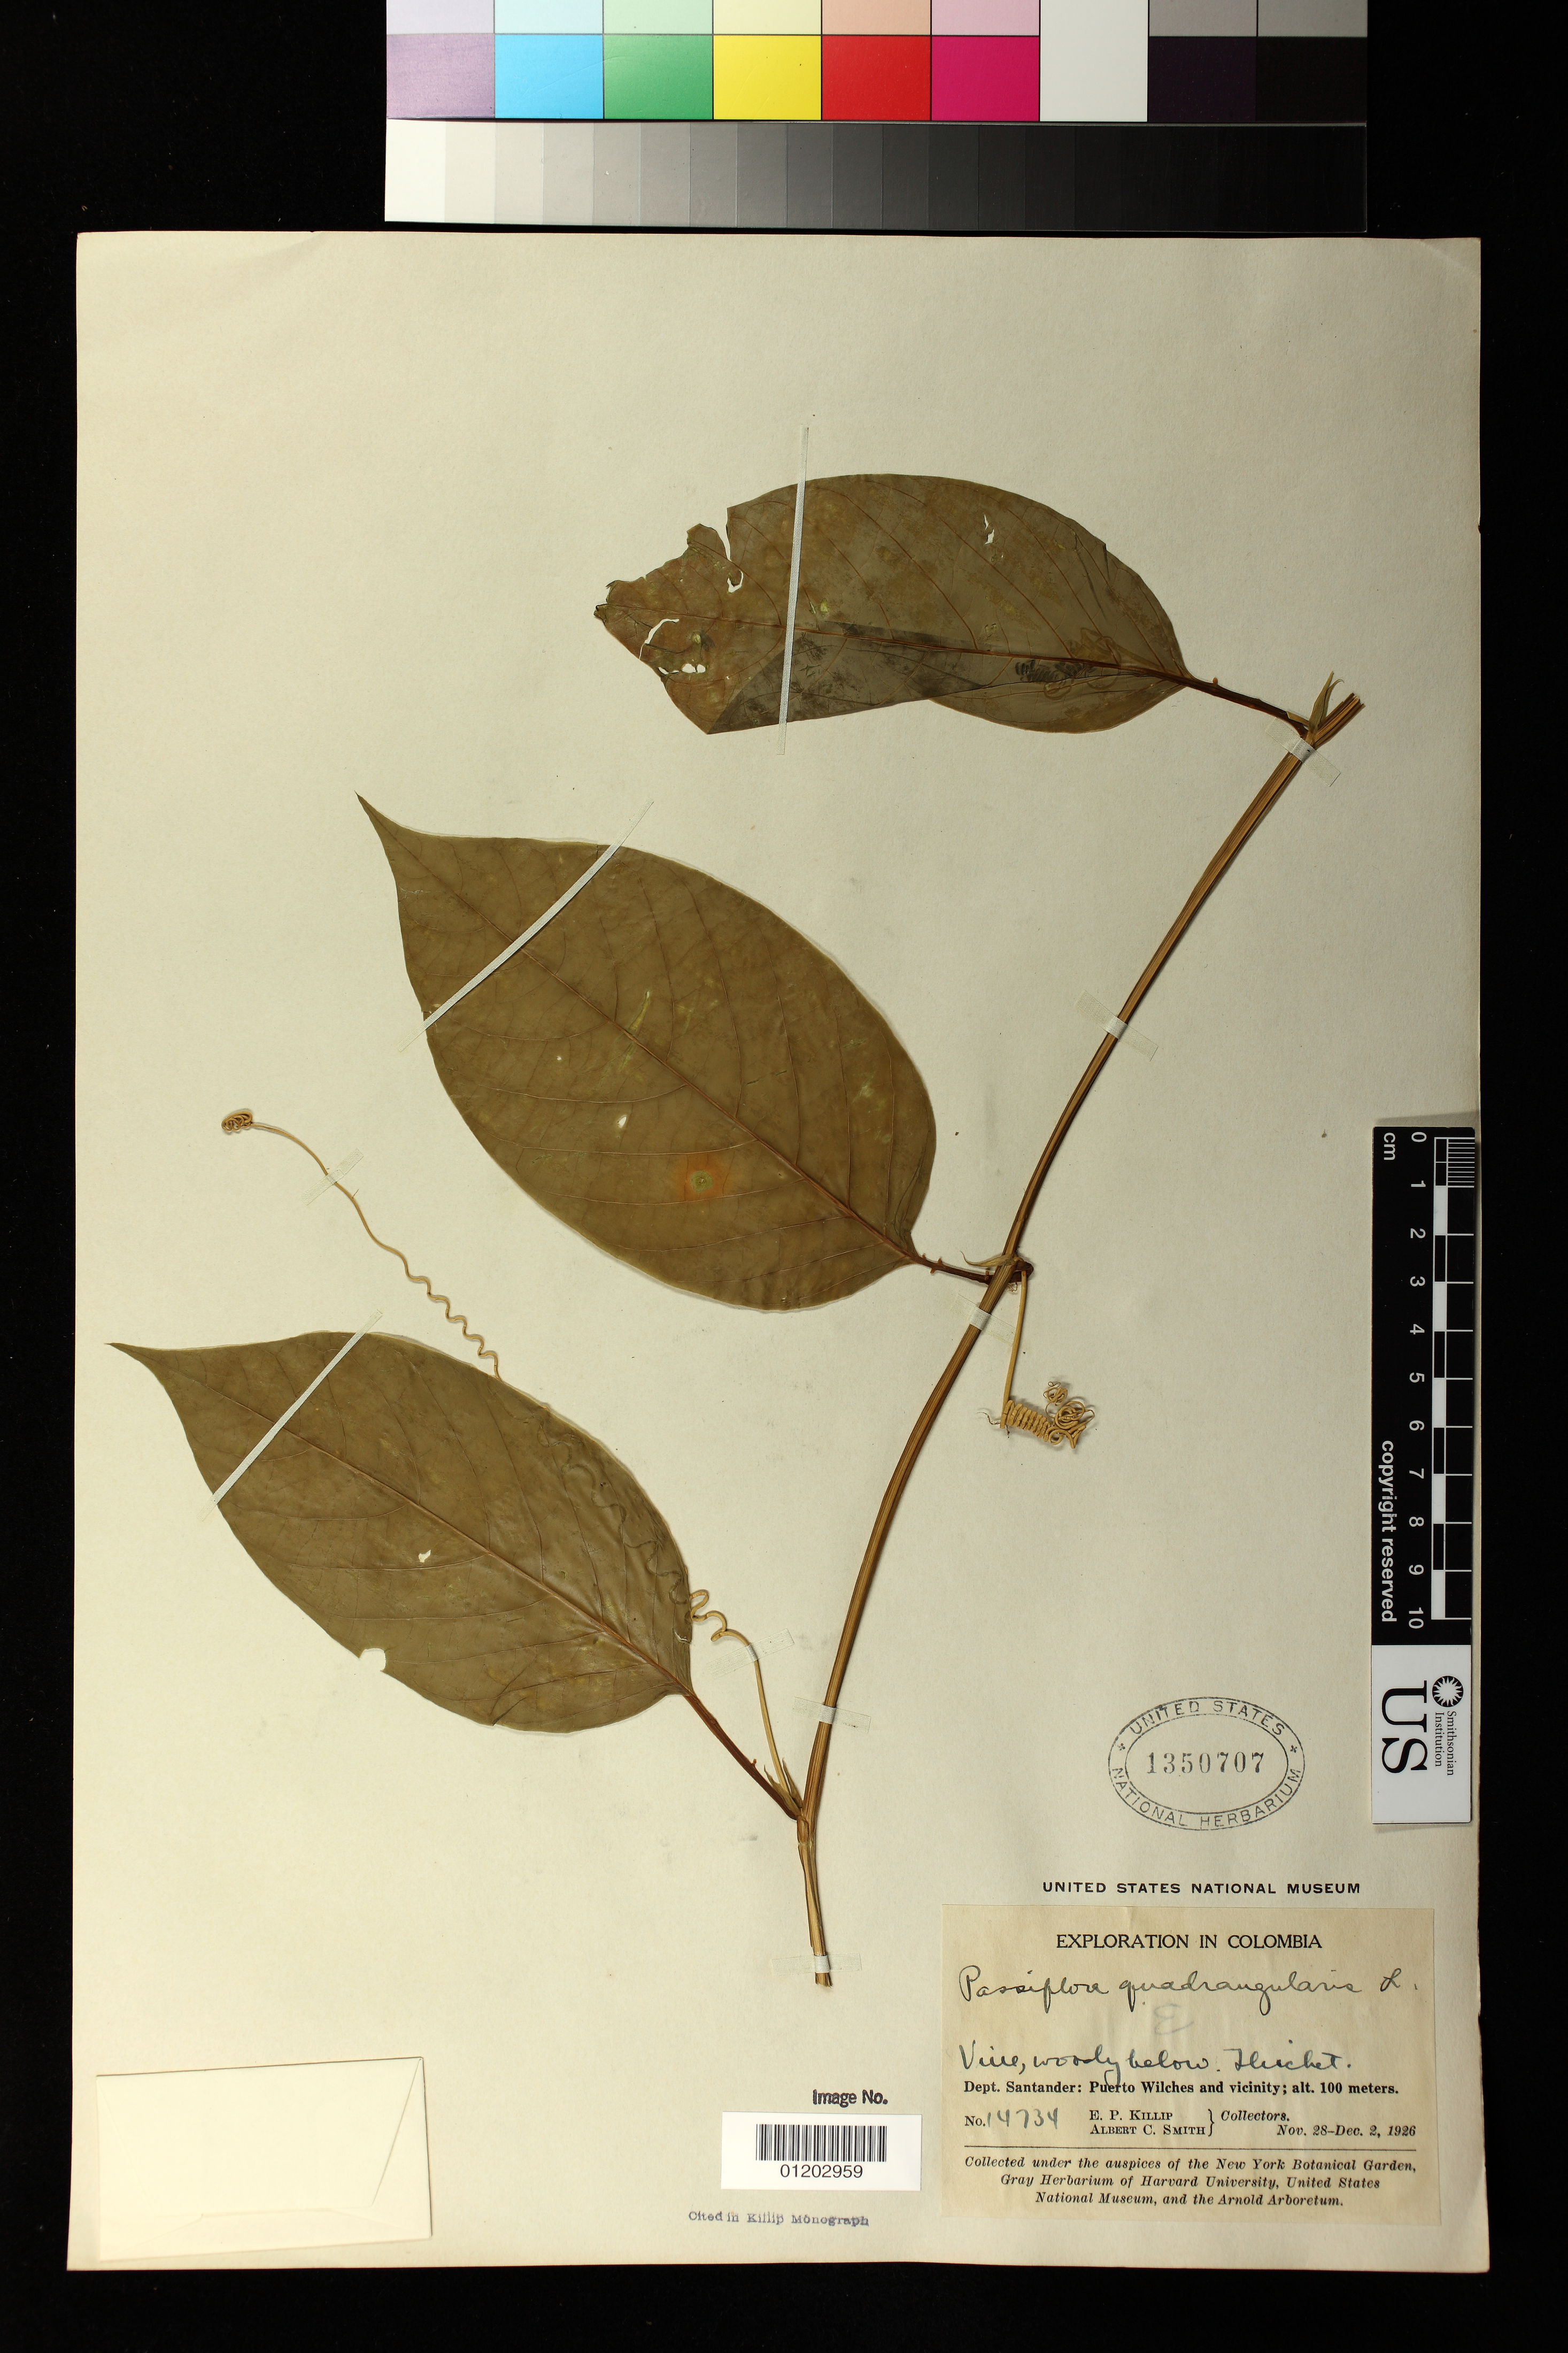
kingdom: Plantae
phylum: Tracheophyta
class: Magnoliopsida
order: Malpighiales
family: Passifloraceae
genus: Passiflora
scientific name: Passiflora quadrangularis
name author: L.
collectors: E. P. Killip & A. C. Smith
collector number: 14734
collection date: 1926-11-28/1926-12-02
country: Colombia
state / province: Santander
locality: Puerto Wilches and vicinity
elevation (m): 100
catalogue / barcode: US 1350707